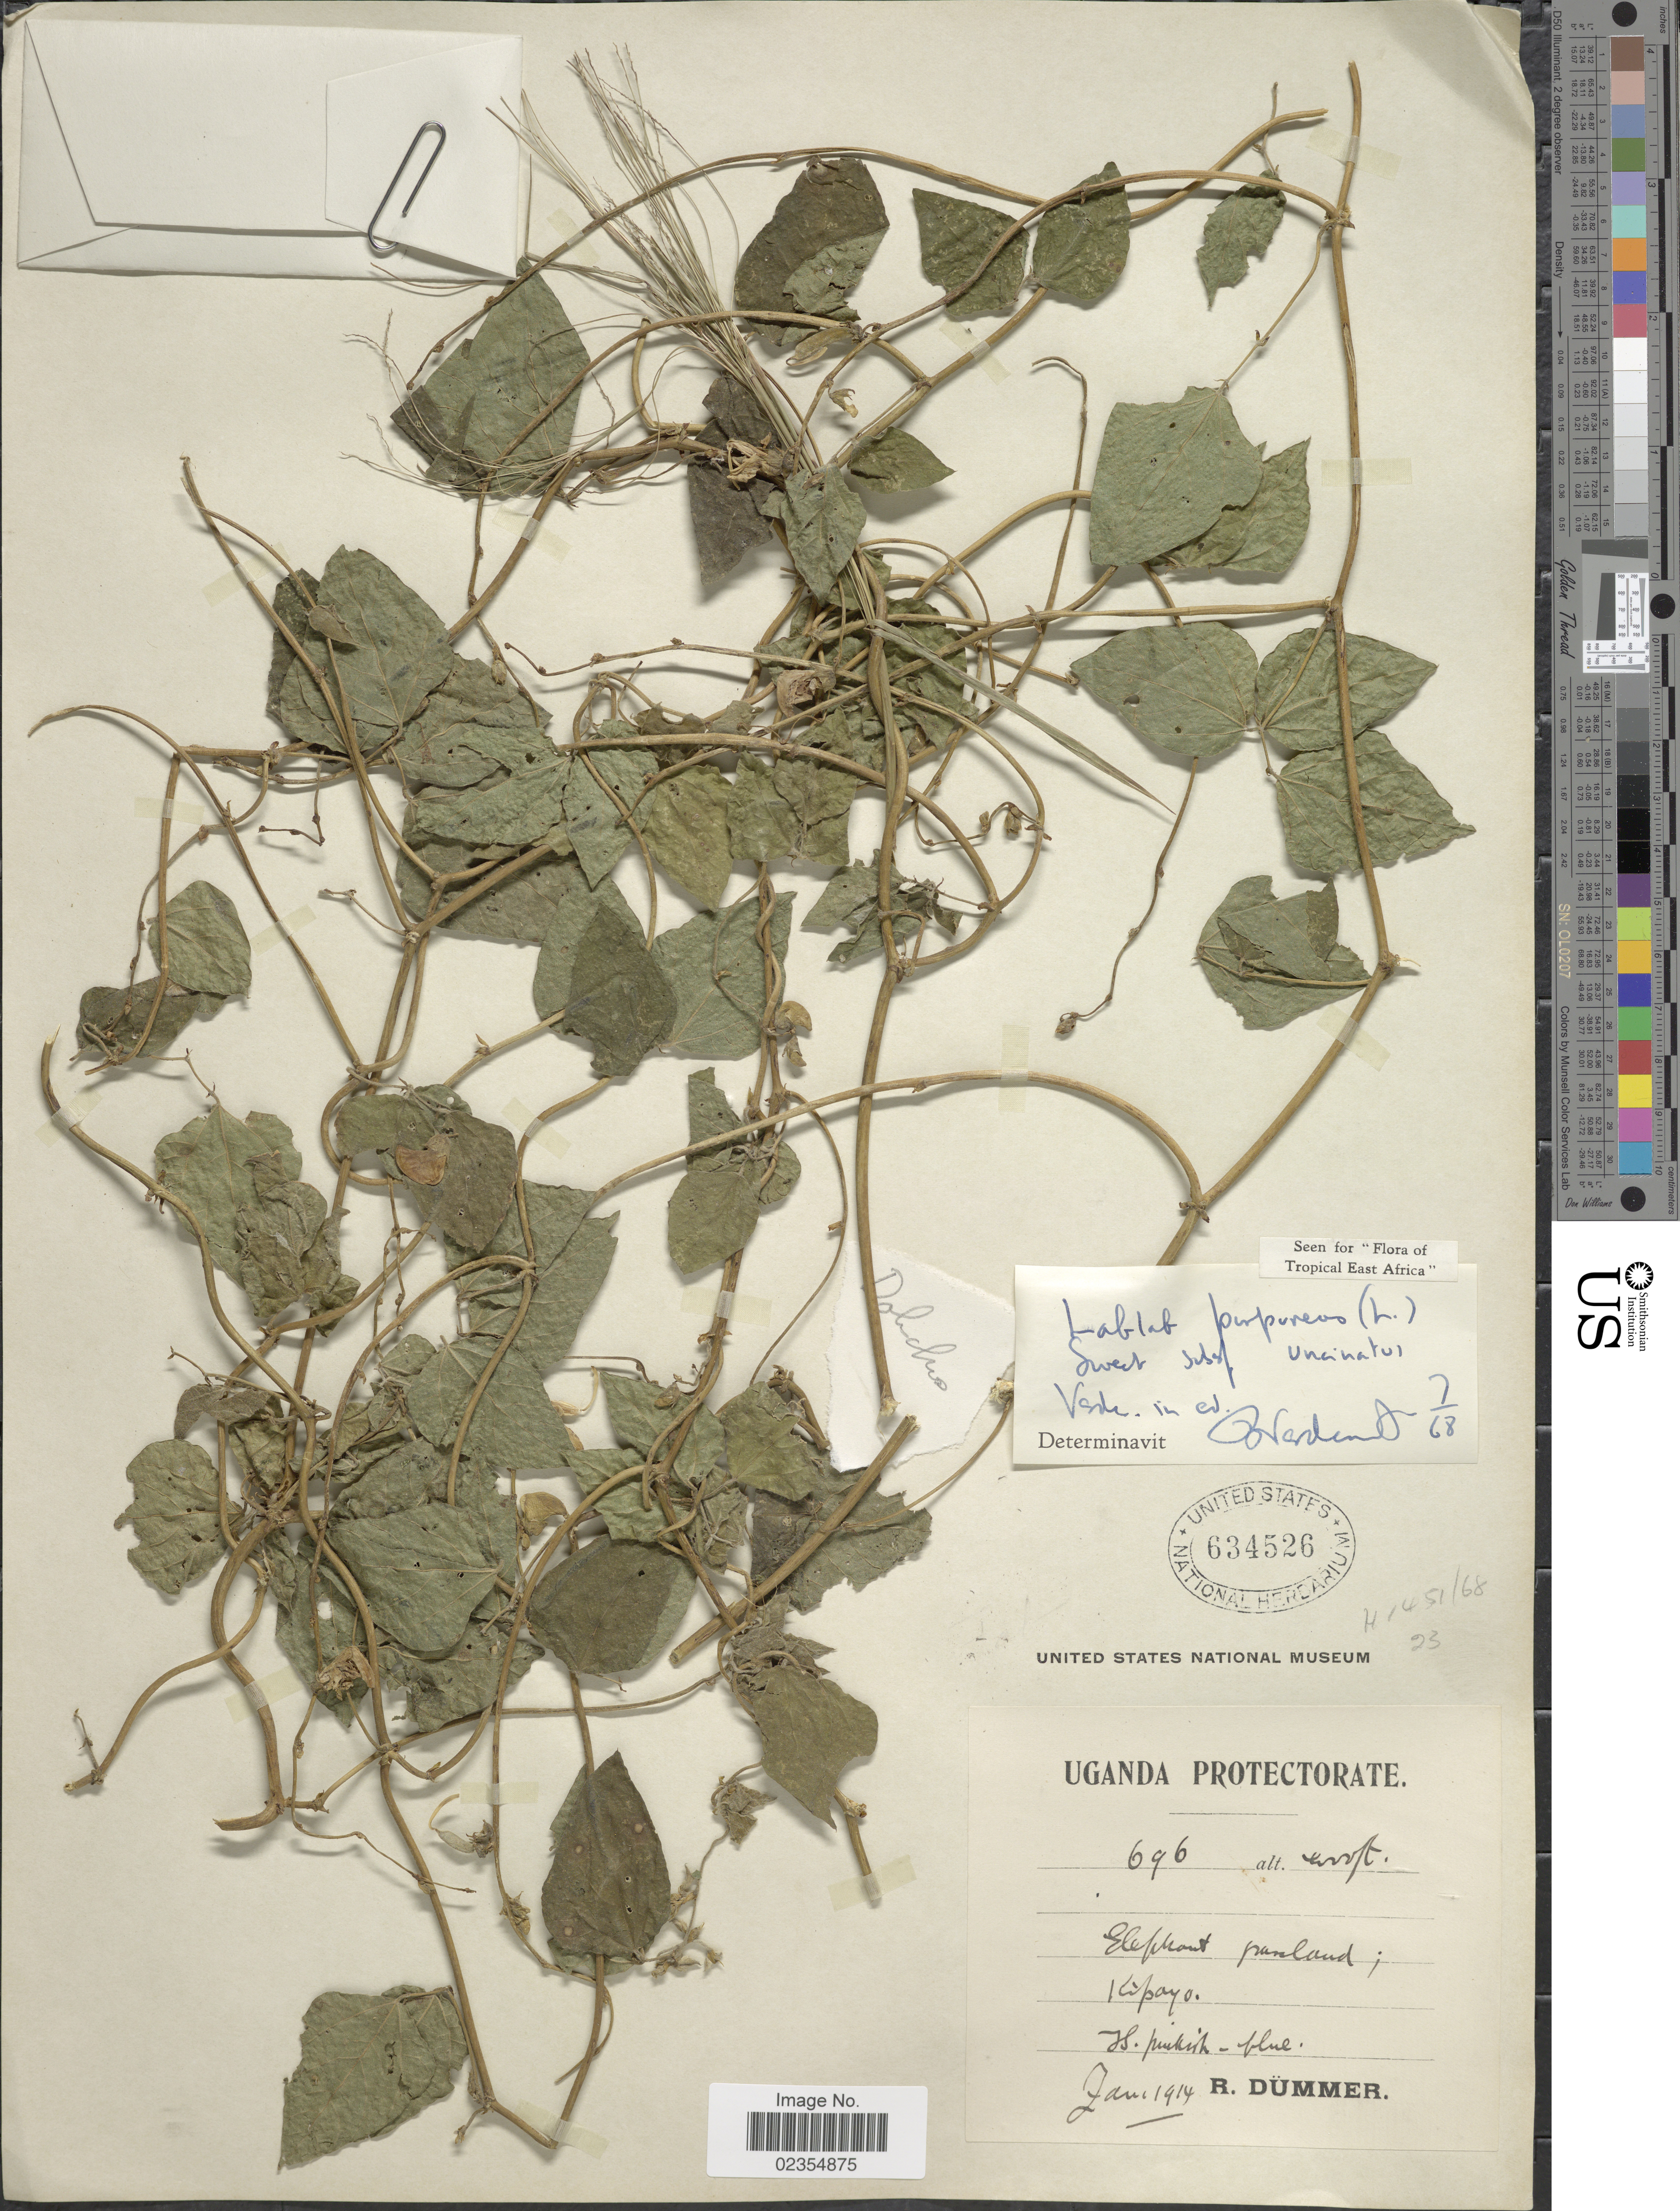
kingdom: Plantae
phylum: Tracheophyta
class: Magnoliopsida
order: Fabales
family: Fabaceae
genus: Lablab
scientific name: Lablab purpureus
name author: (L.) Sweet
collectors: R. Dümmer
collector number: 696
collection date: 1914-01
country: Uganda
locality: Kipayo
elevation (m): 1219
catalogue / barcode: US 634526